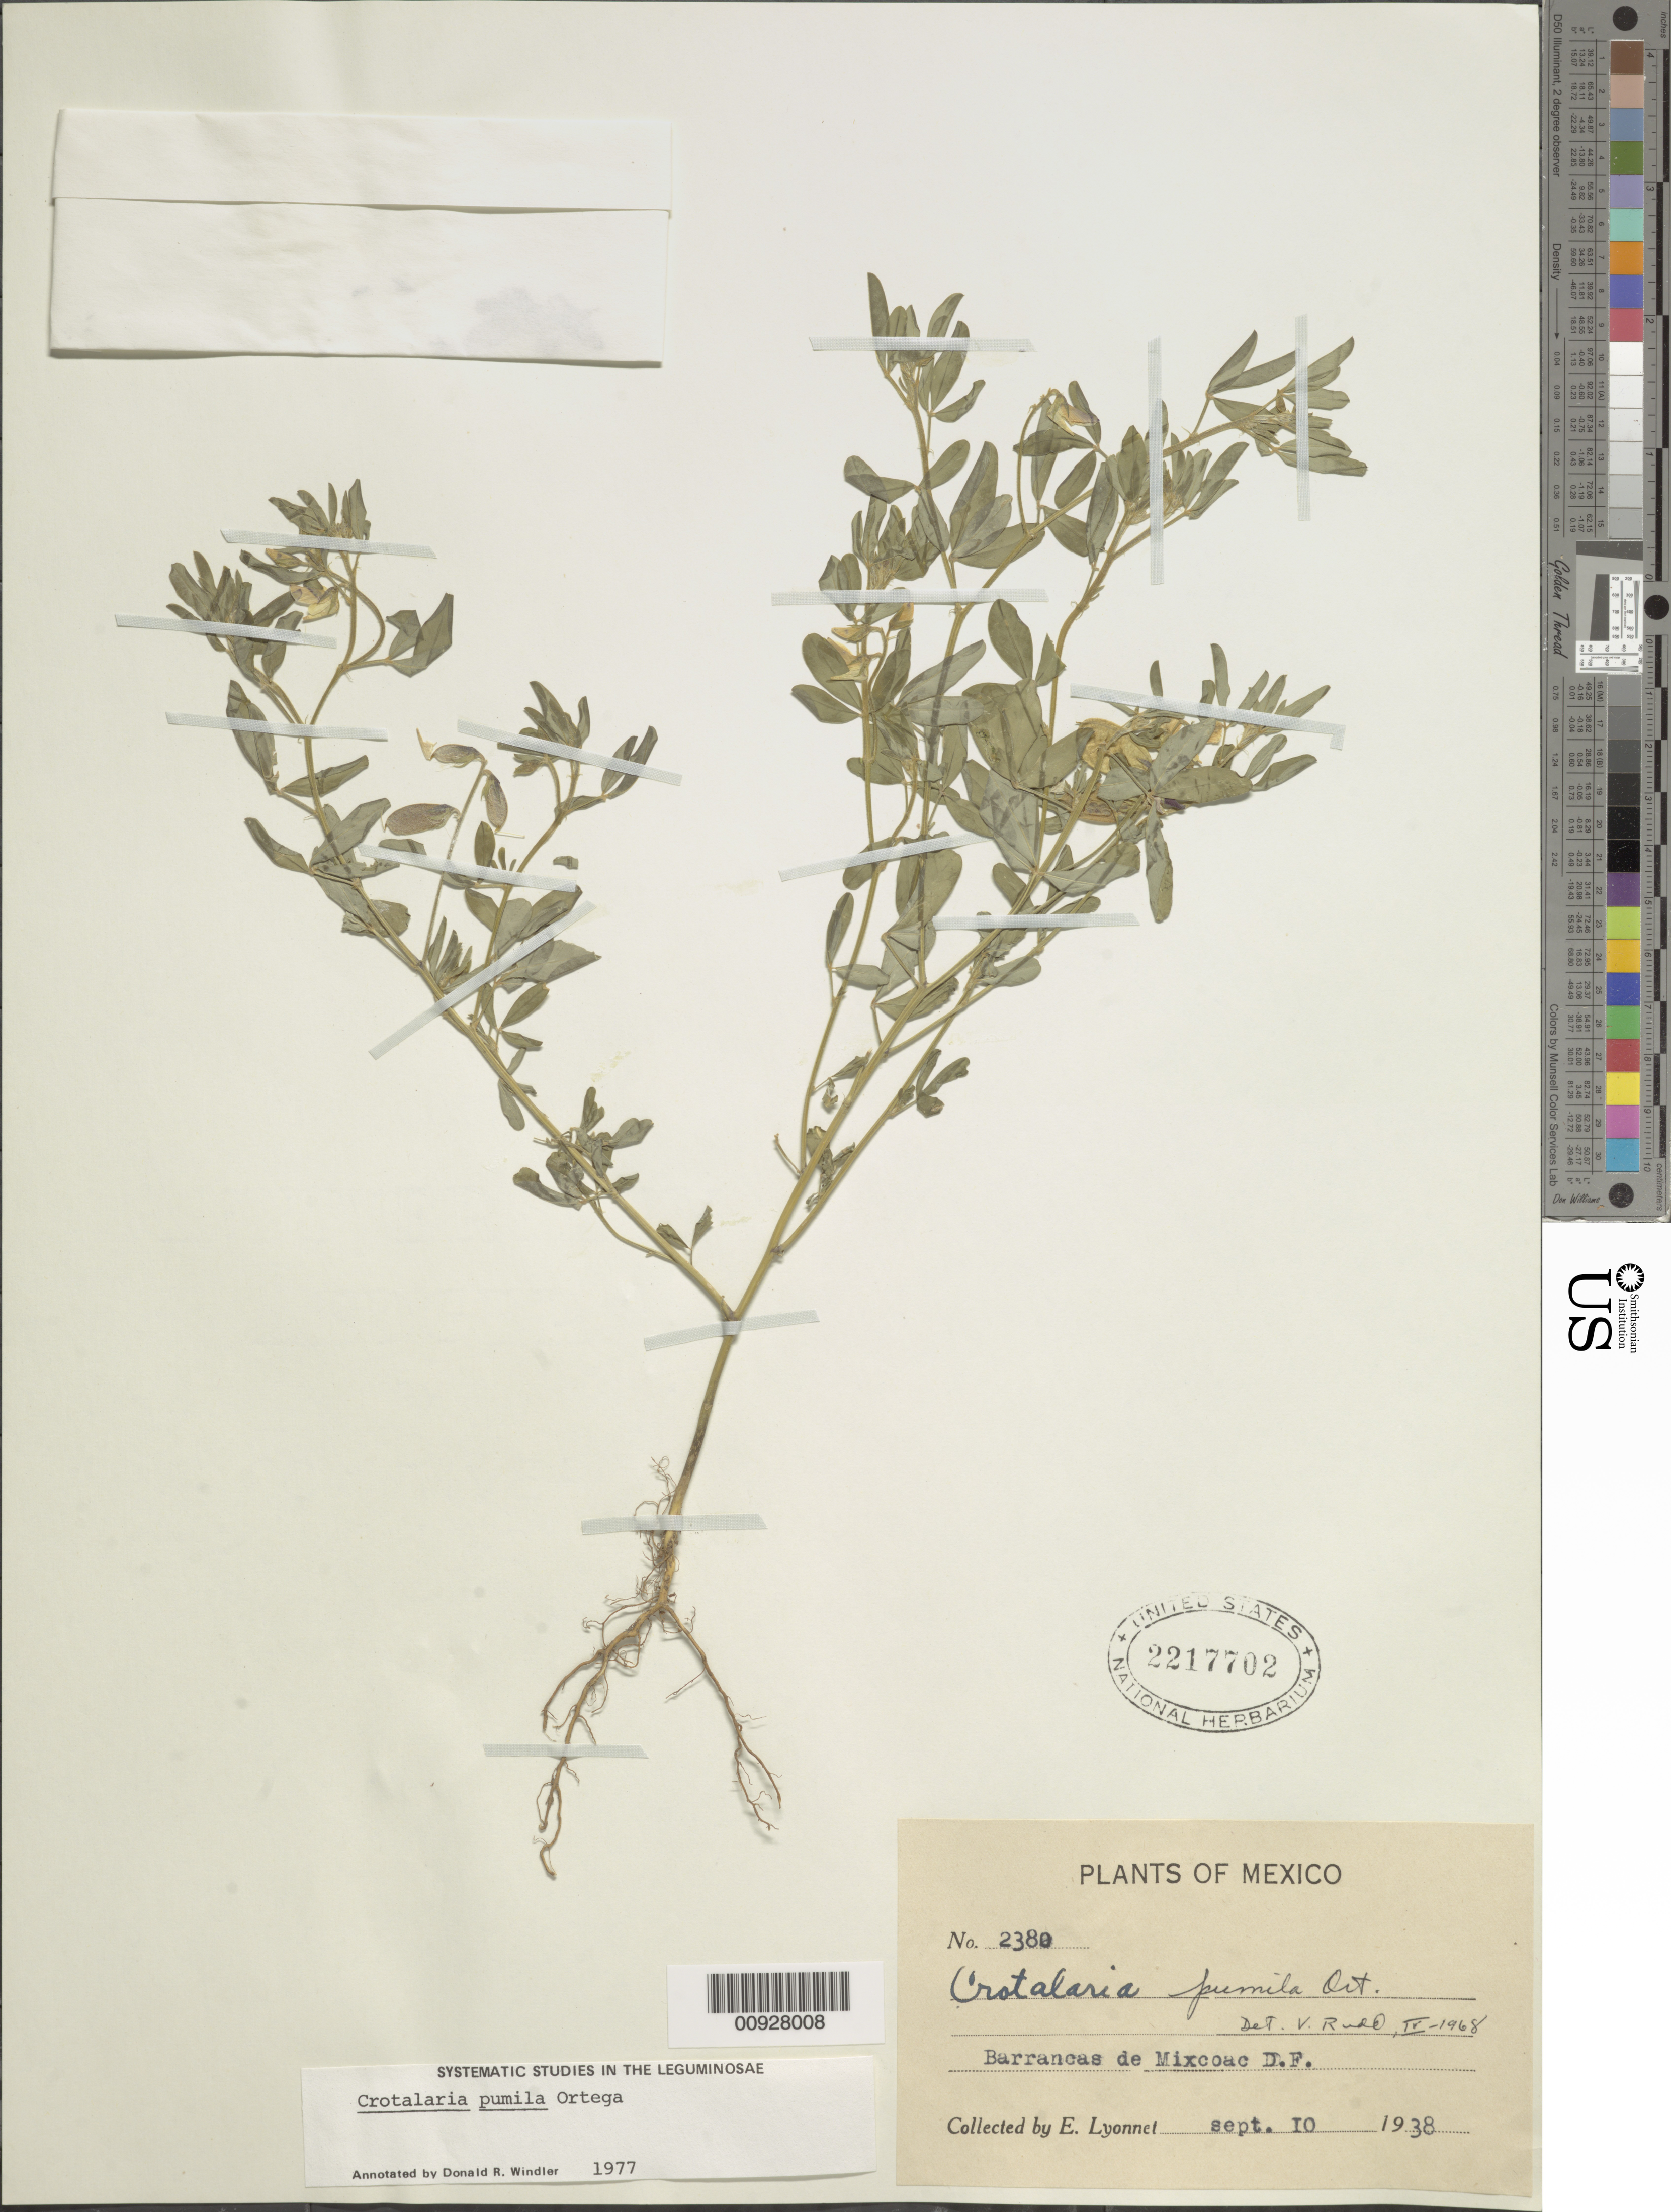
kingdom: Plantae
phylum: Tracheophyta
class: Magnoliopsida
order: Fabales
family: Fabaceae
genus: Crotalaria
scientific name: Crotalaria pumila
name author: Ortega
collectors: Bro. E. Lyonnet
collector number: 2380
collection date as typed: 10 Sep 1938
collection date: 1938-09-10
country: Mexico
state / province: Distrito Federal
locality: Barrancas de Mixcoac, D.F.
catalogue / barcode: US 2217702